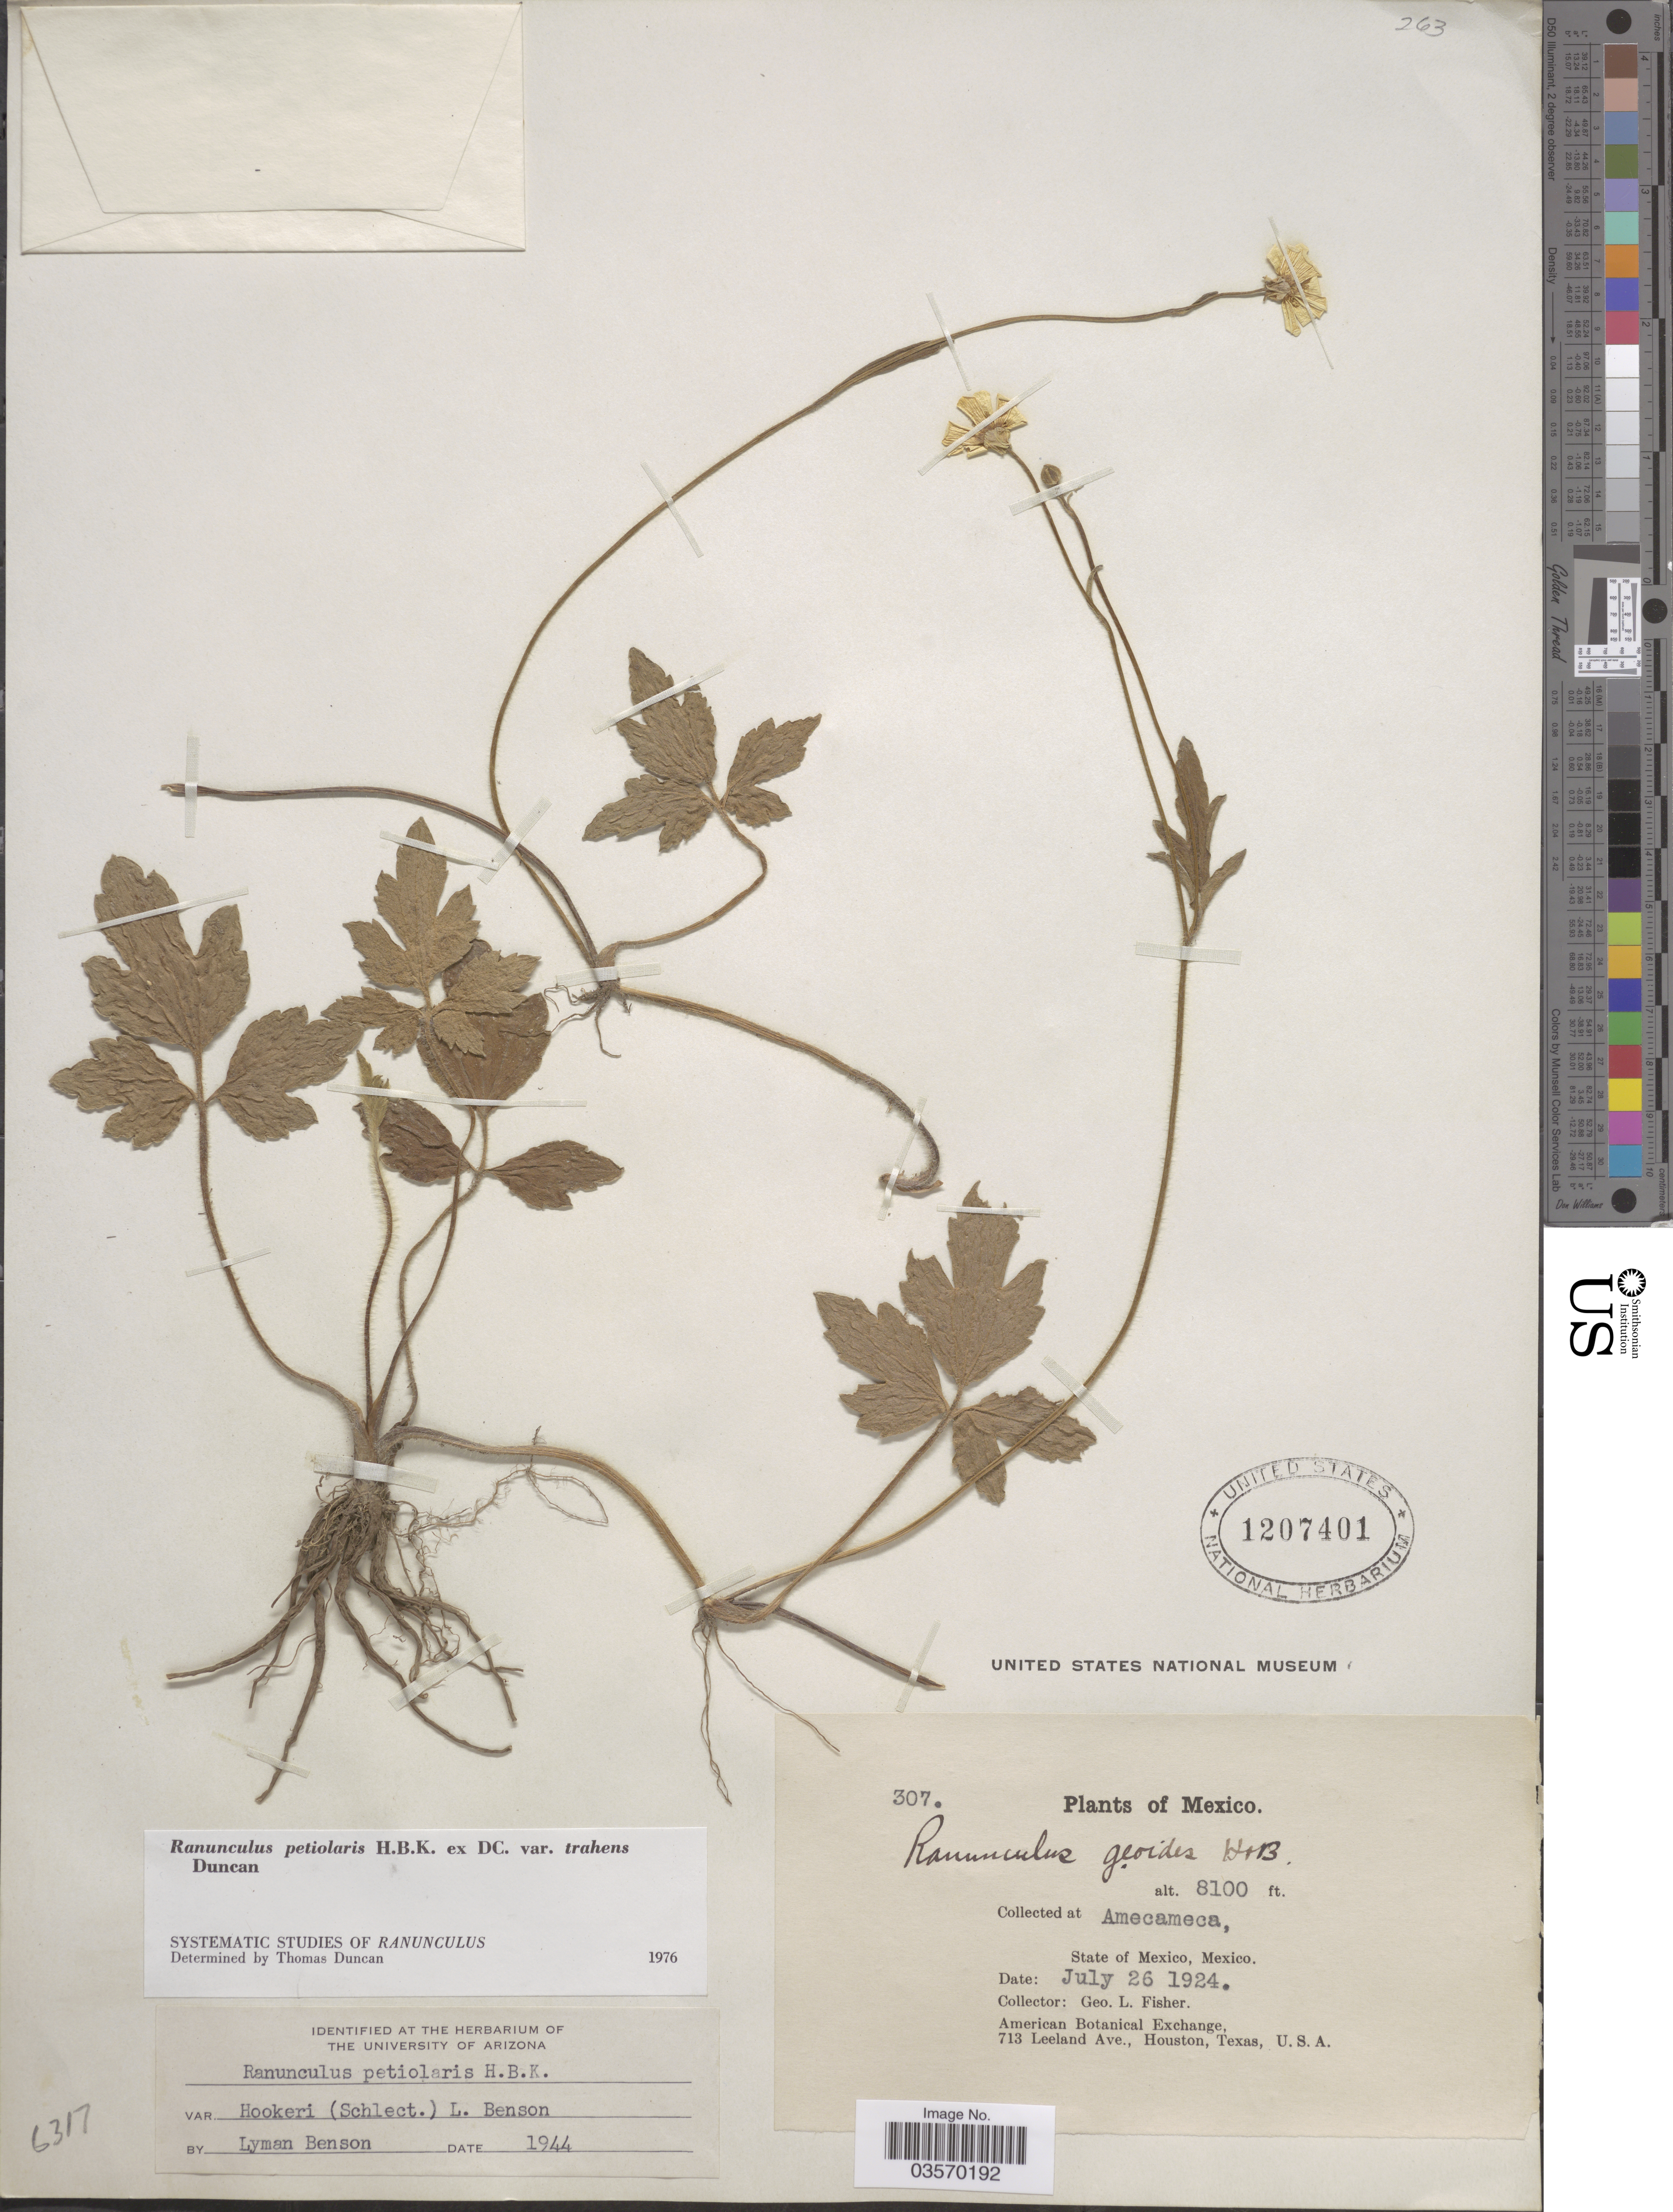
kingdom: Plantae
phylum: Tracheophyta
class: Magnoliopsida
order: Ranunculales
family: Ranunculaceae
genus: Ranunculus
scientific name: Ranunculus petiolaris var. trahens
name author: Kunth ex DC.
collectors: G. L. Fisher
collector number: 307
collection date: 1924-07-26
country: Mexico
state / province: México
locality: Amecameca.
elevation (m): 2469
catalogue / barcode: US 1207401